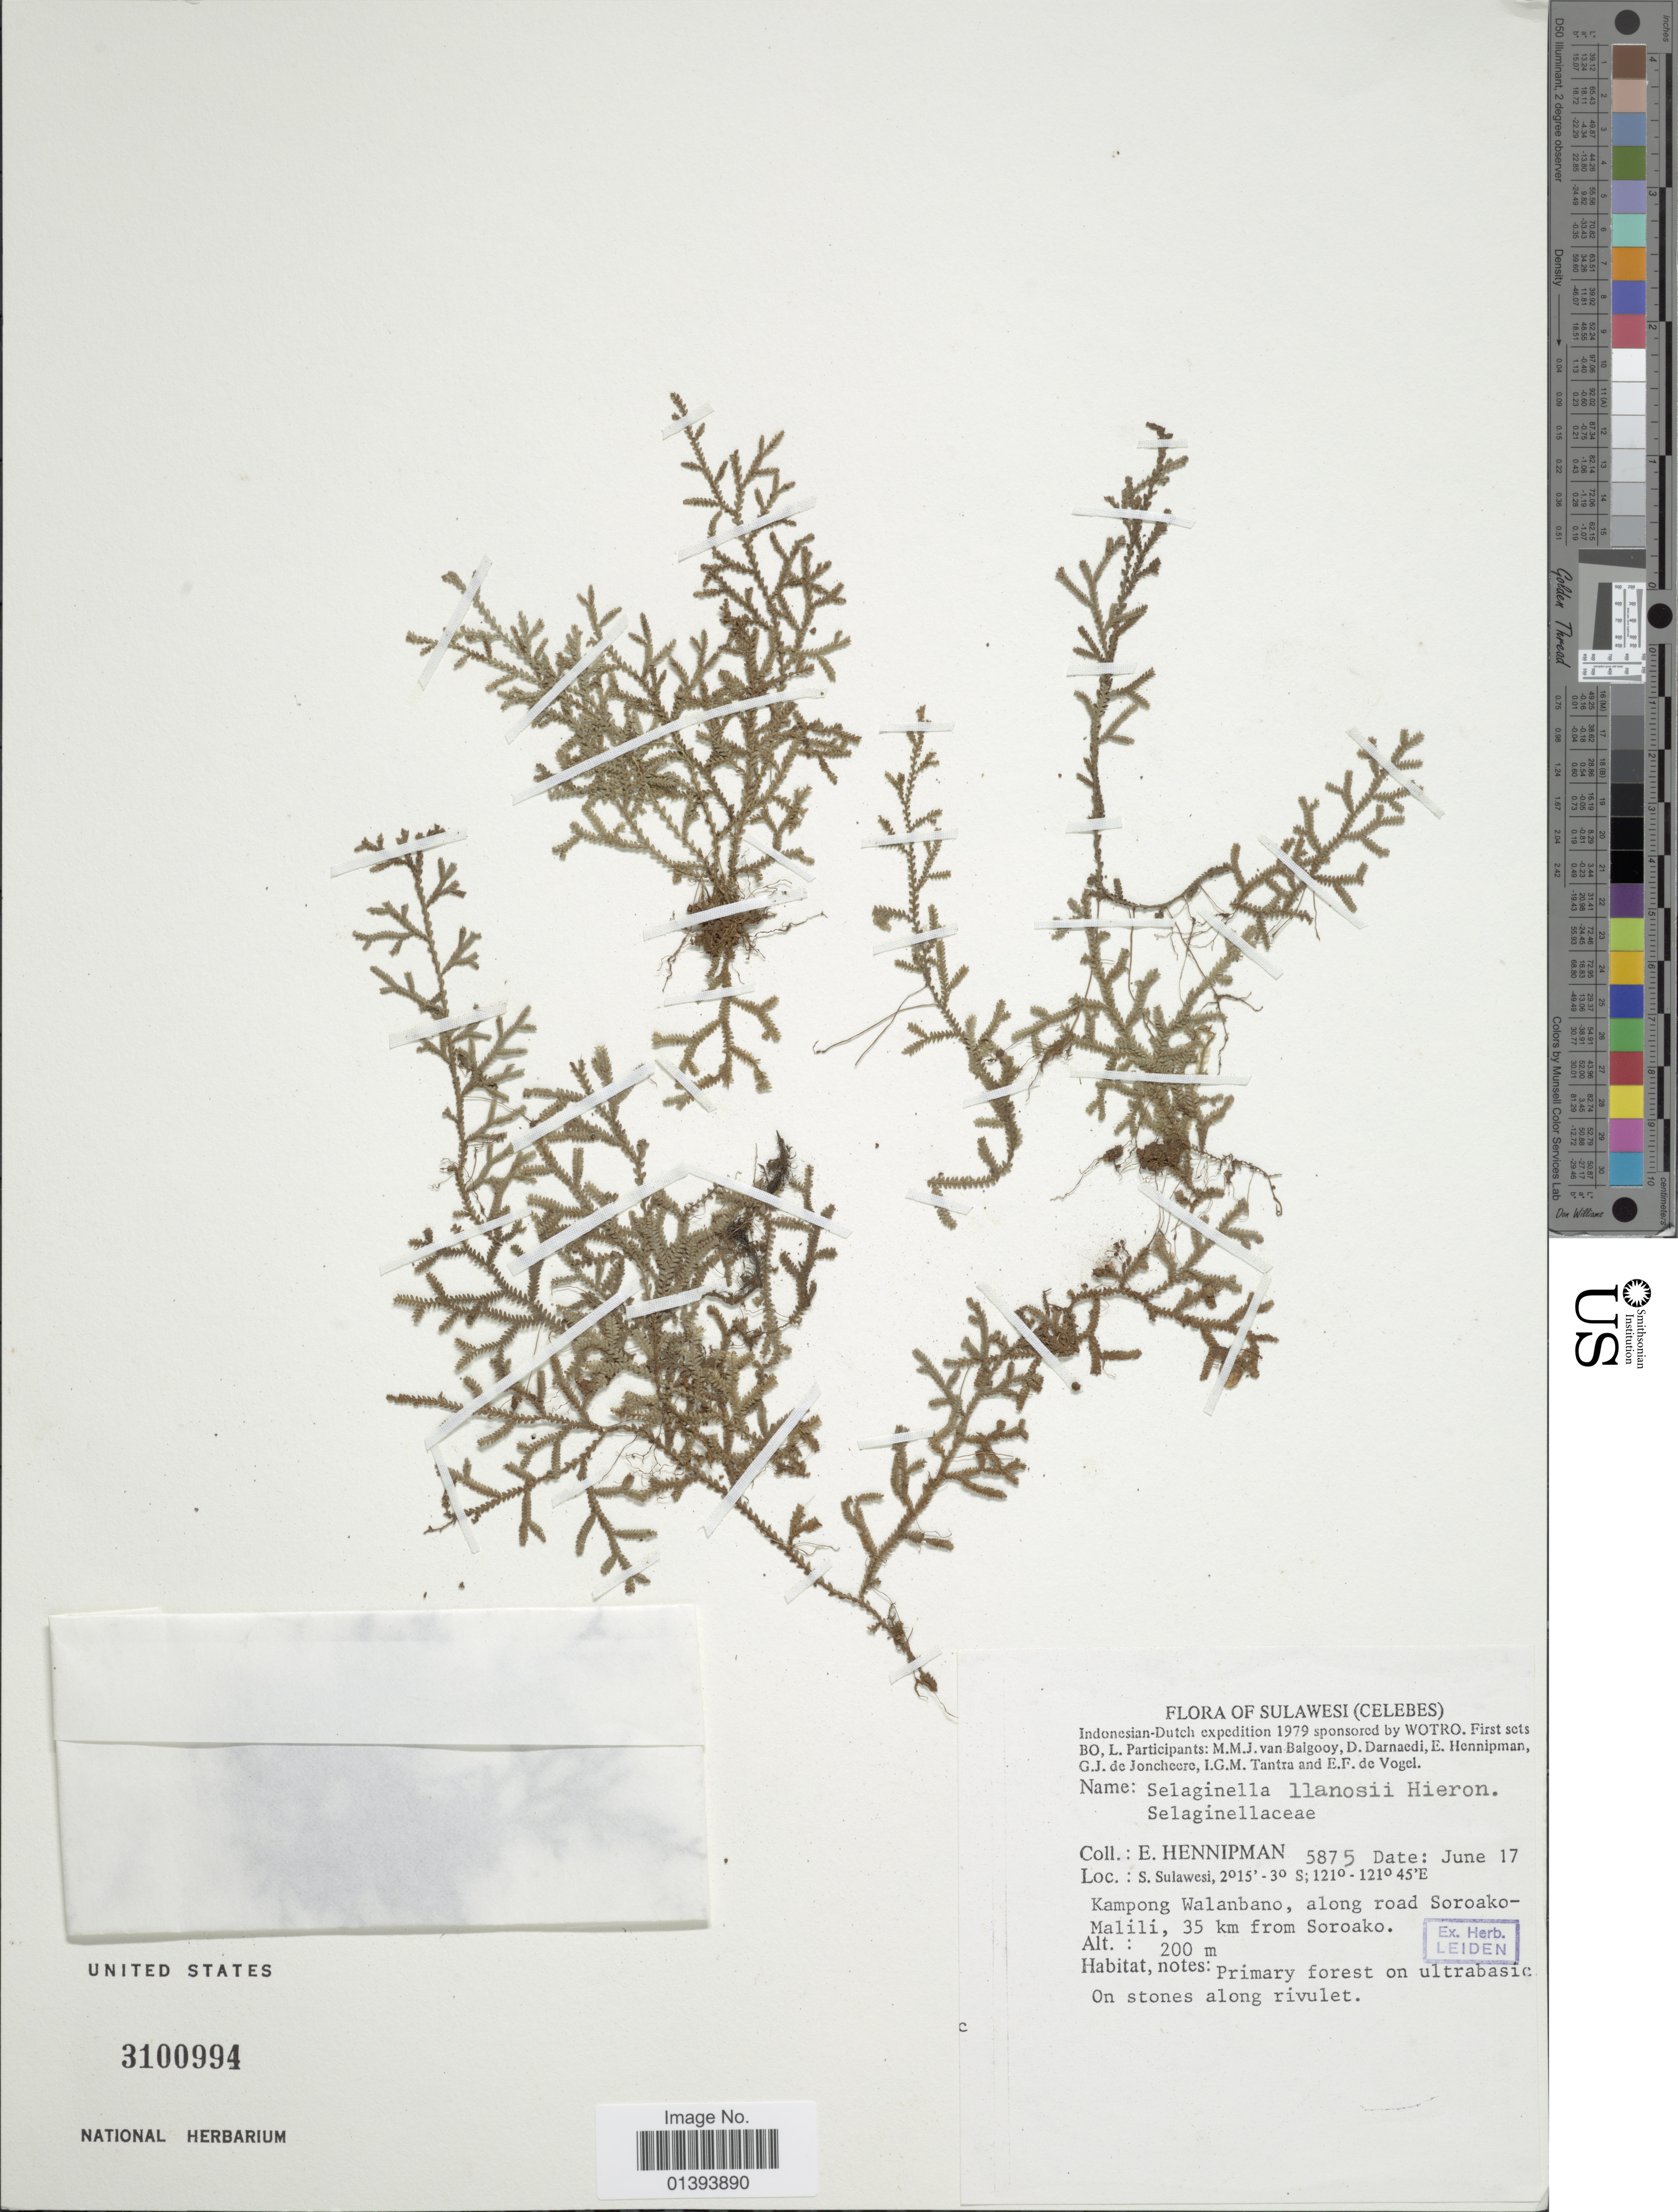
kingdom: Plantae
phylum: Tracheophyta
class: Lycopodiopsida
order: Selaginellales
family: Selaginellaceae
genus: Selaginella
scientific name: Selaginella llanosii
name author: Hieron. in Elmer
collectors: E. Hennipman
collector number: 5875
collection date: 1979-06-17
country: Indonesia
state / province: Sulawesi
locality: Celebes, S. Sulawesi, Kampong Walanbano, along road Soroako-Malili, 35km from Soroako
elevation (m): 200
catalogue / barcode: US 3100994